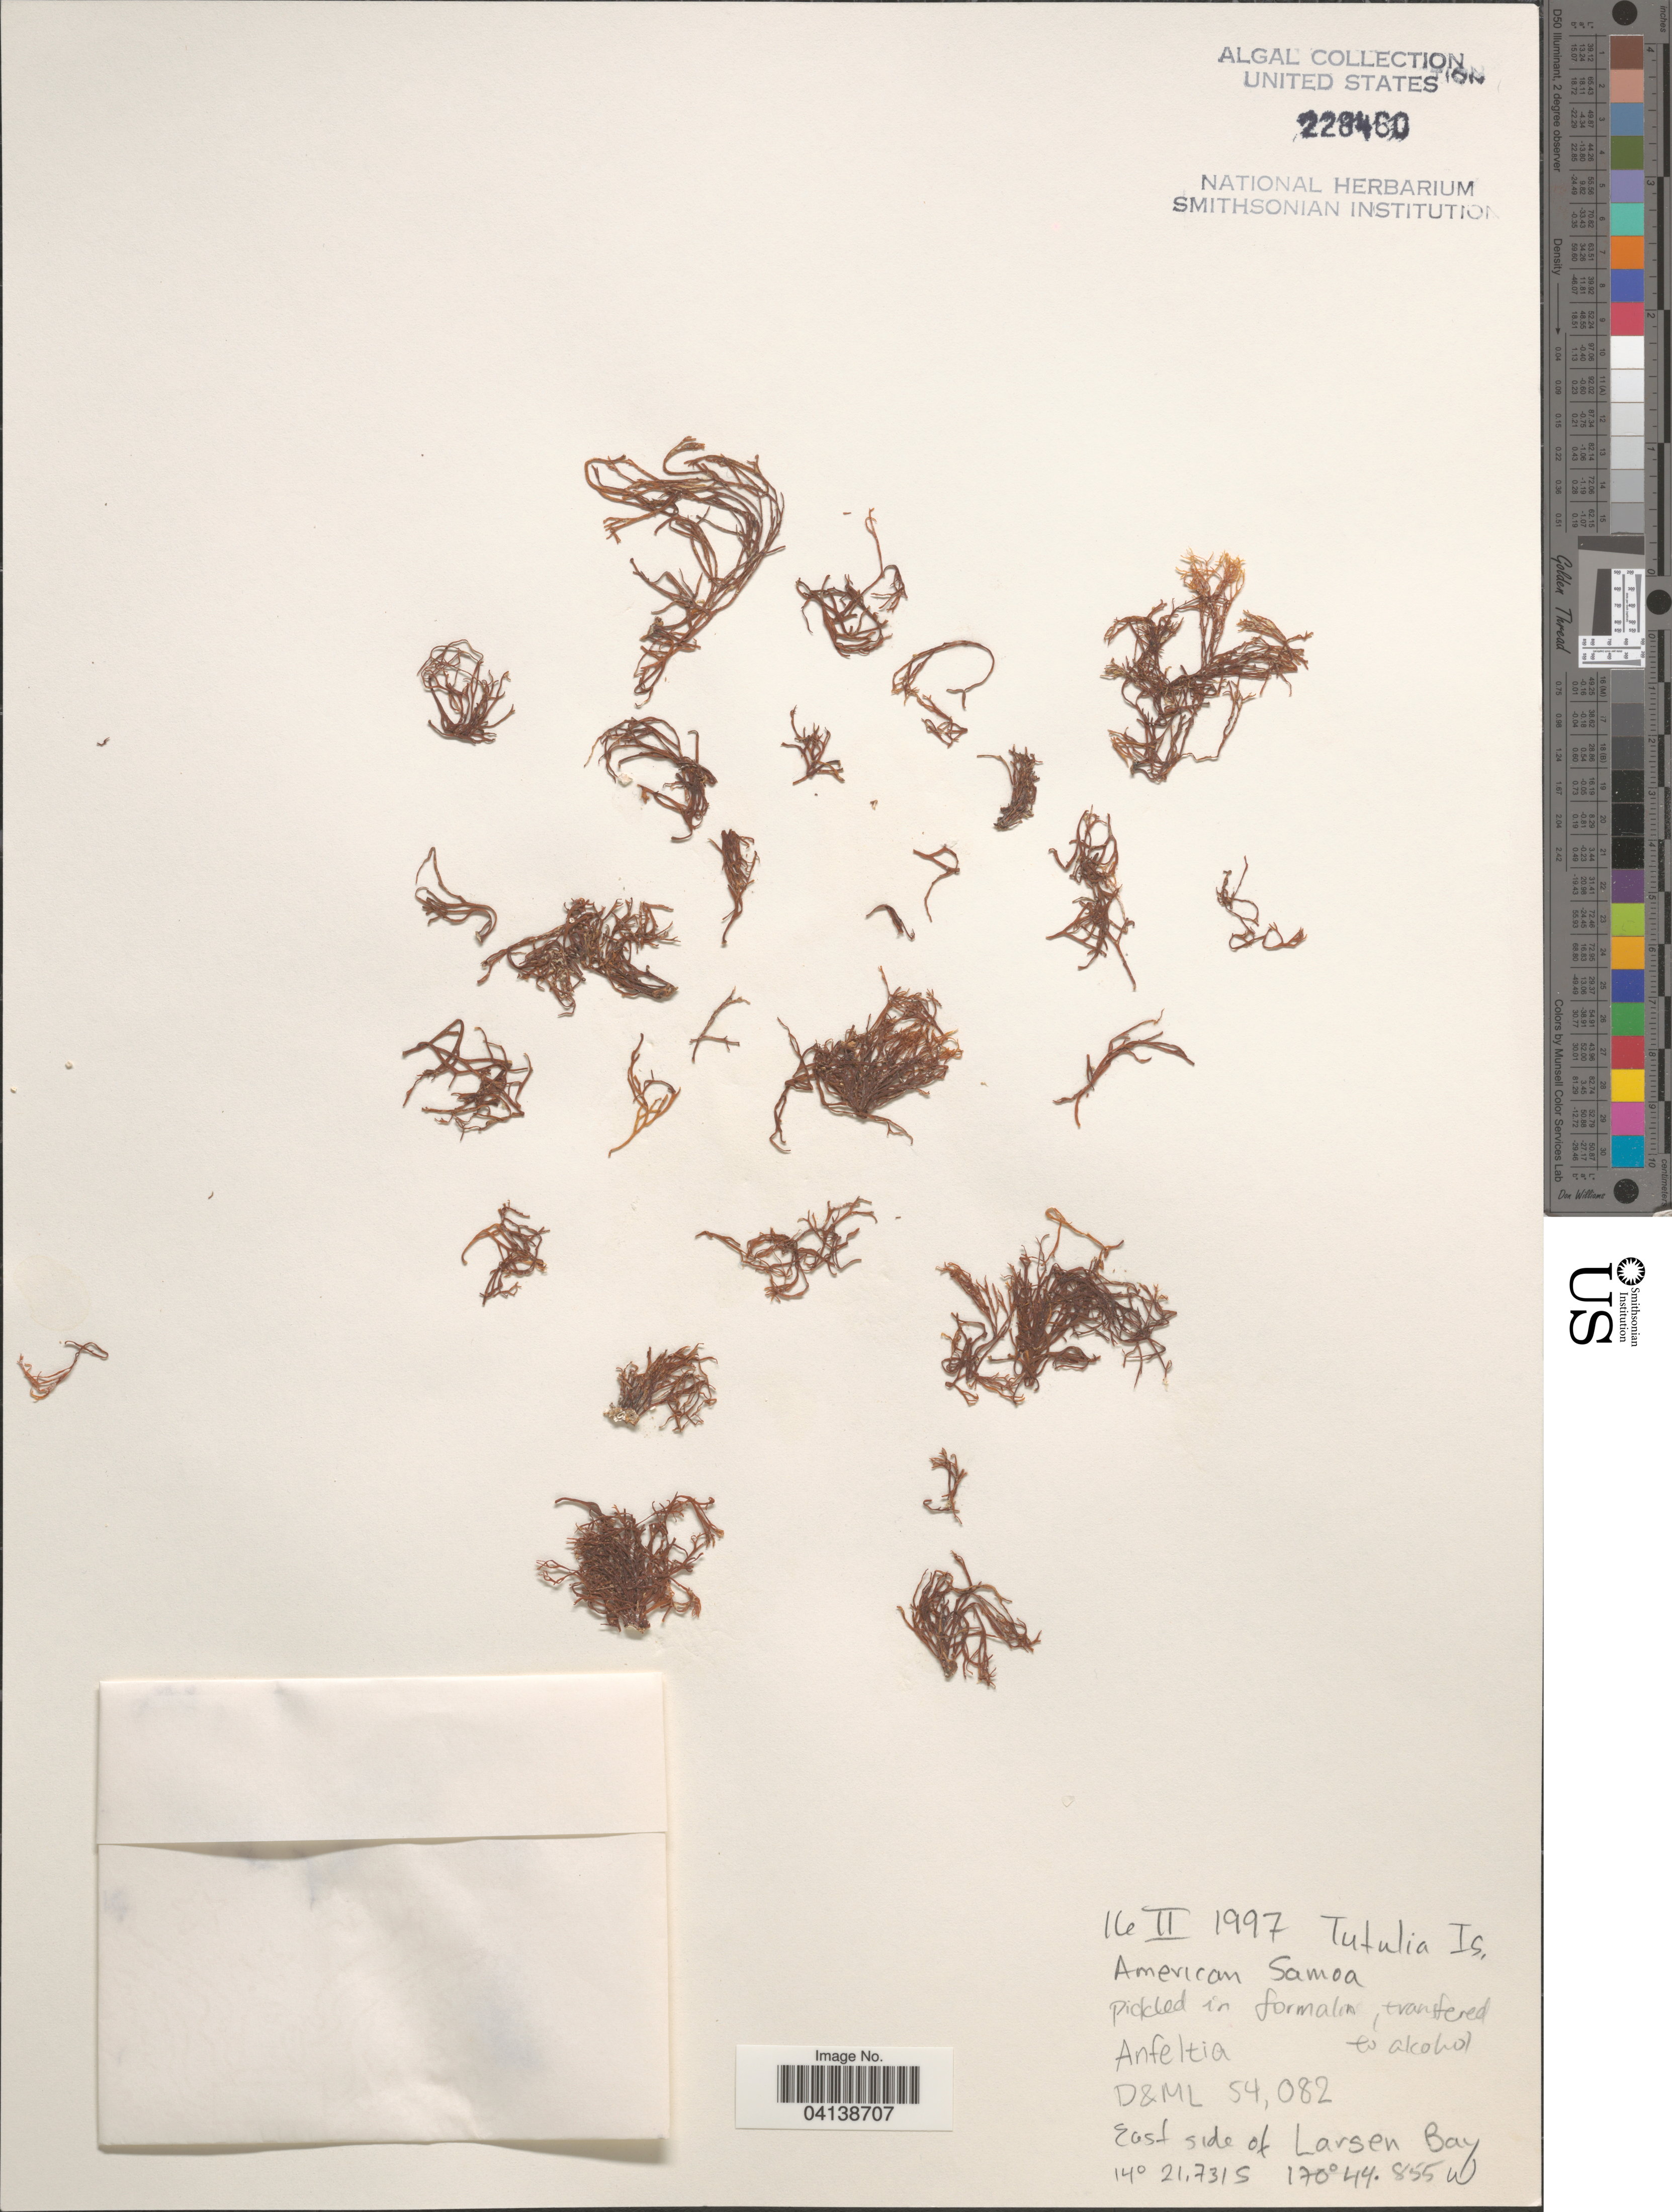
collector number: D&ML54082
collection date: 1997-02-16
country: American Samoa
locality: Tutuila Is. East side of Larsen Bay.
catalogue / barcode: US 228460